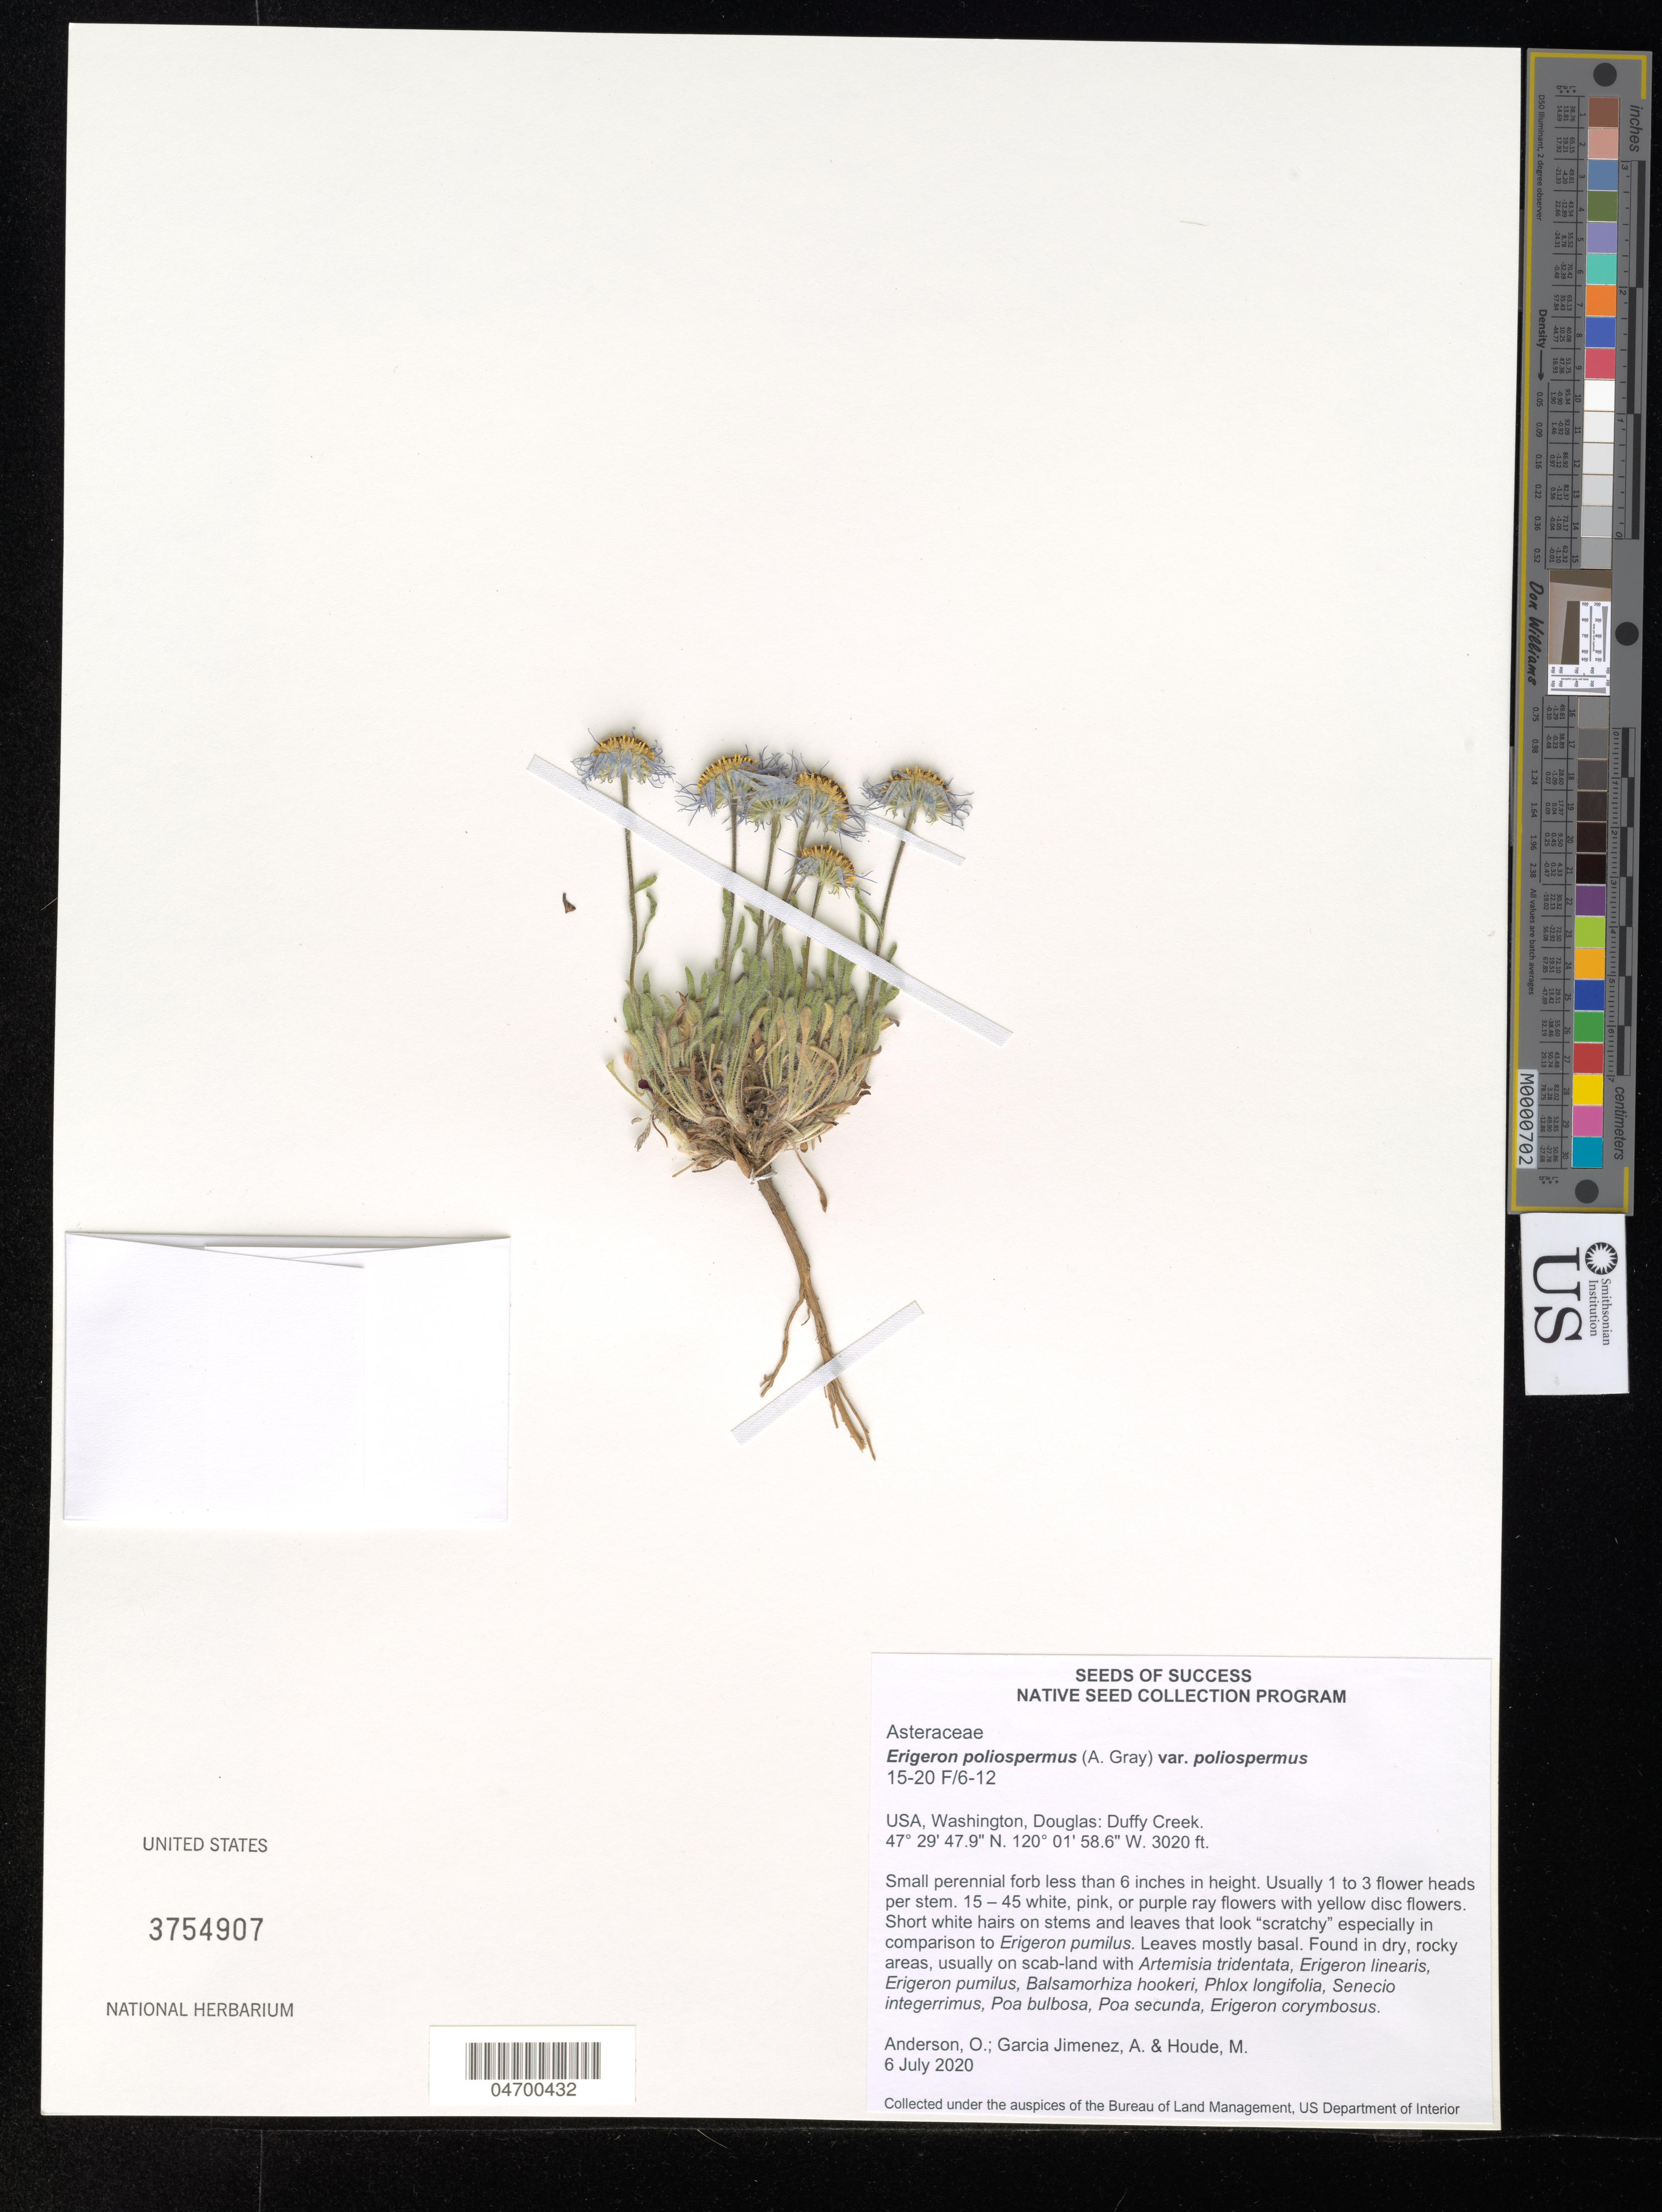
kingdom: Plantae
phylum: Tracheophyta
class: Magnoliopsida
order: Asterales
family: Asteraceae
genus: Erigeron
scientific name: Erigeron poliospermus var. latus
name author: J.F. Macbr.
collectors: O. Anderson, A. Garcia Jimenez & H. Vielstich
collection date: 2020-07-06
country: United States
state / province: Washington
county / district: Douglas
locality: Douglas: Duffy Creek.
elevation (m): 920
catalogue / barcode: US 3754907